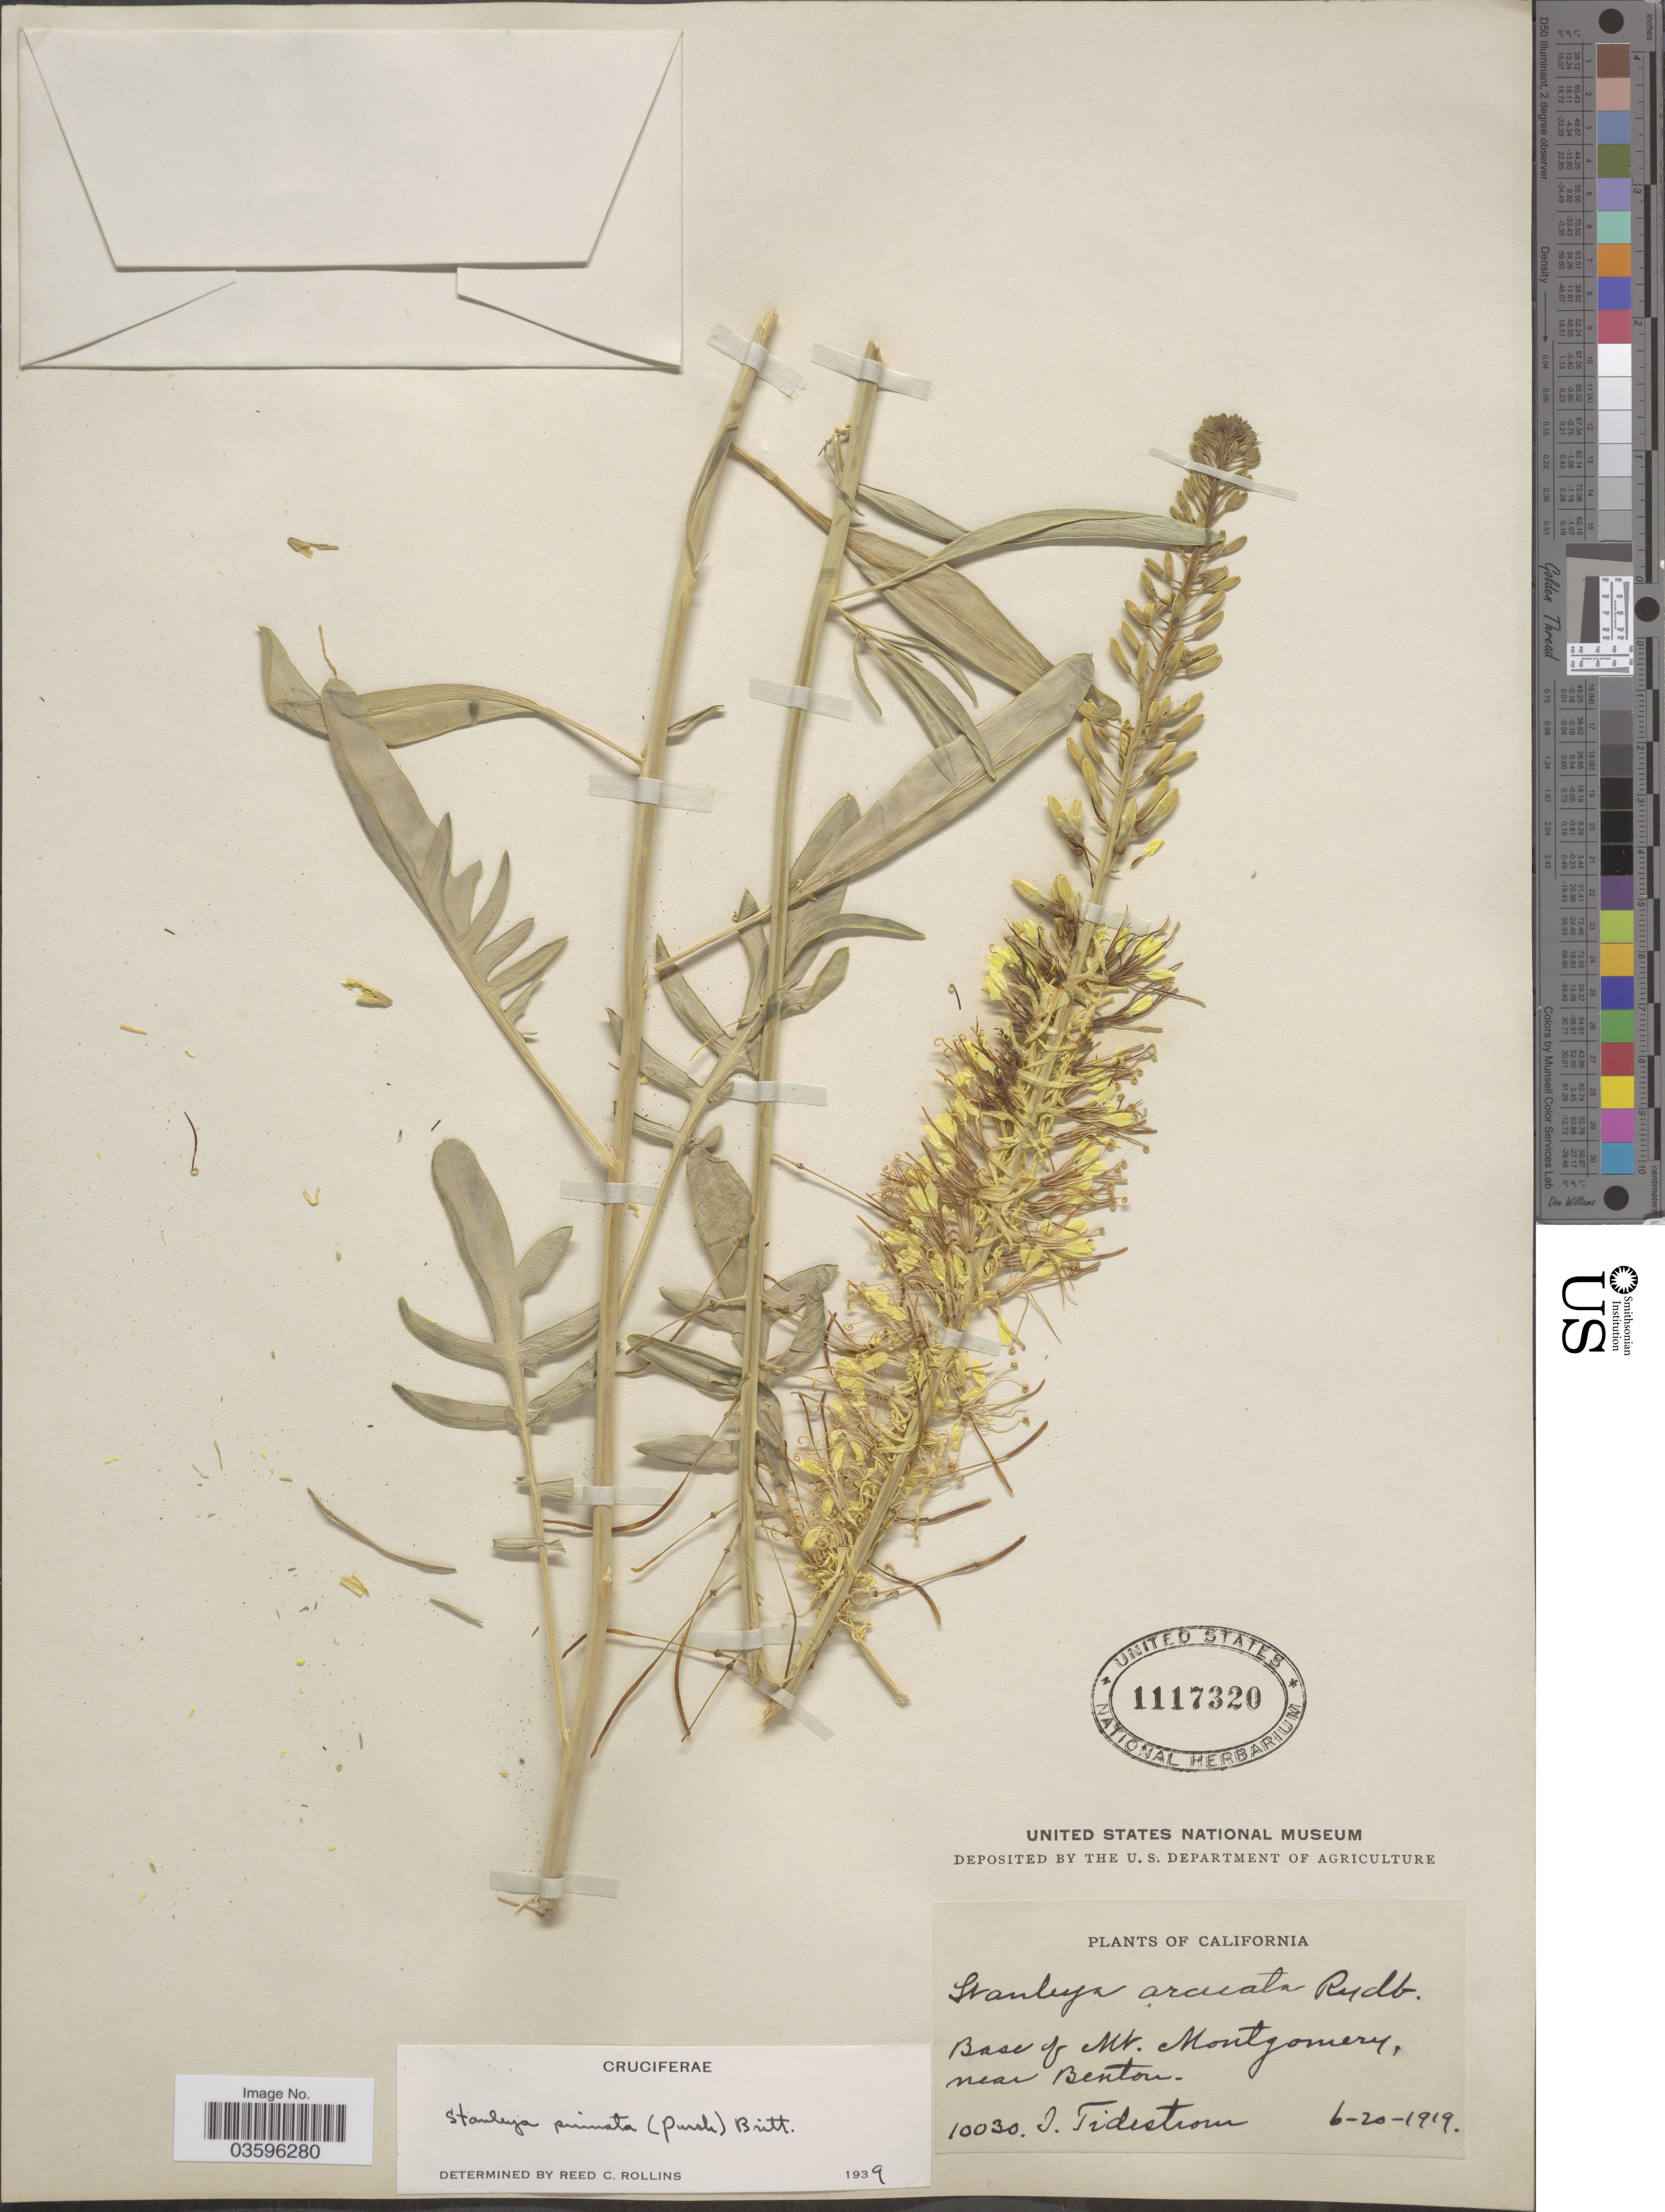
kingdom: Plantae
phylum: Tracheophyta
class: Magnoliopsida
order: Brassicales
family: Brassicaceae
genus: Stanleya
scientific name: Stanleya pinnata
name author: (Pursh) Britton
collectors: I. F. Tidestrom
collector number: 10030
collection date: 1919-06-20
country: United States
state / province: California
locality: Base of Mt. Montgomery, near Benton.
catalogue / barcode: US 1117320